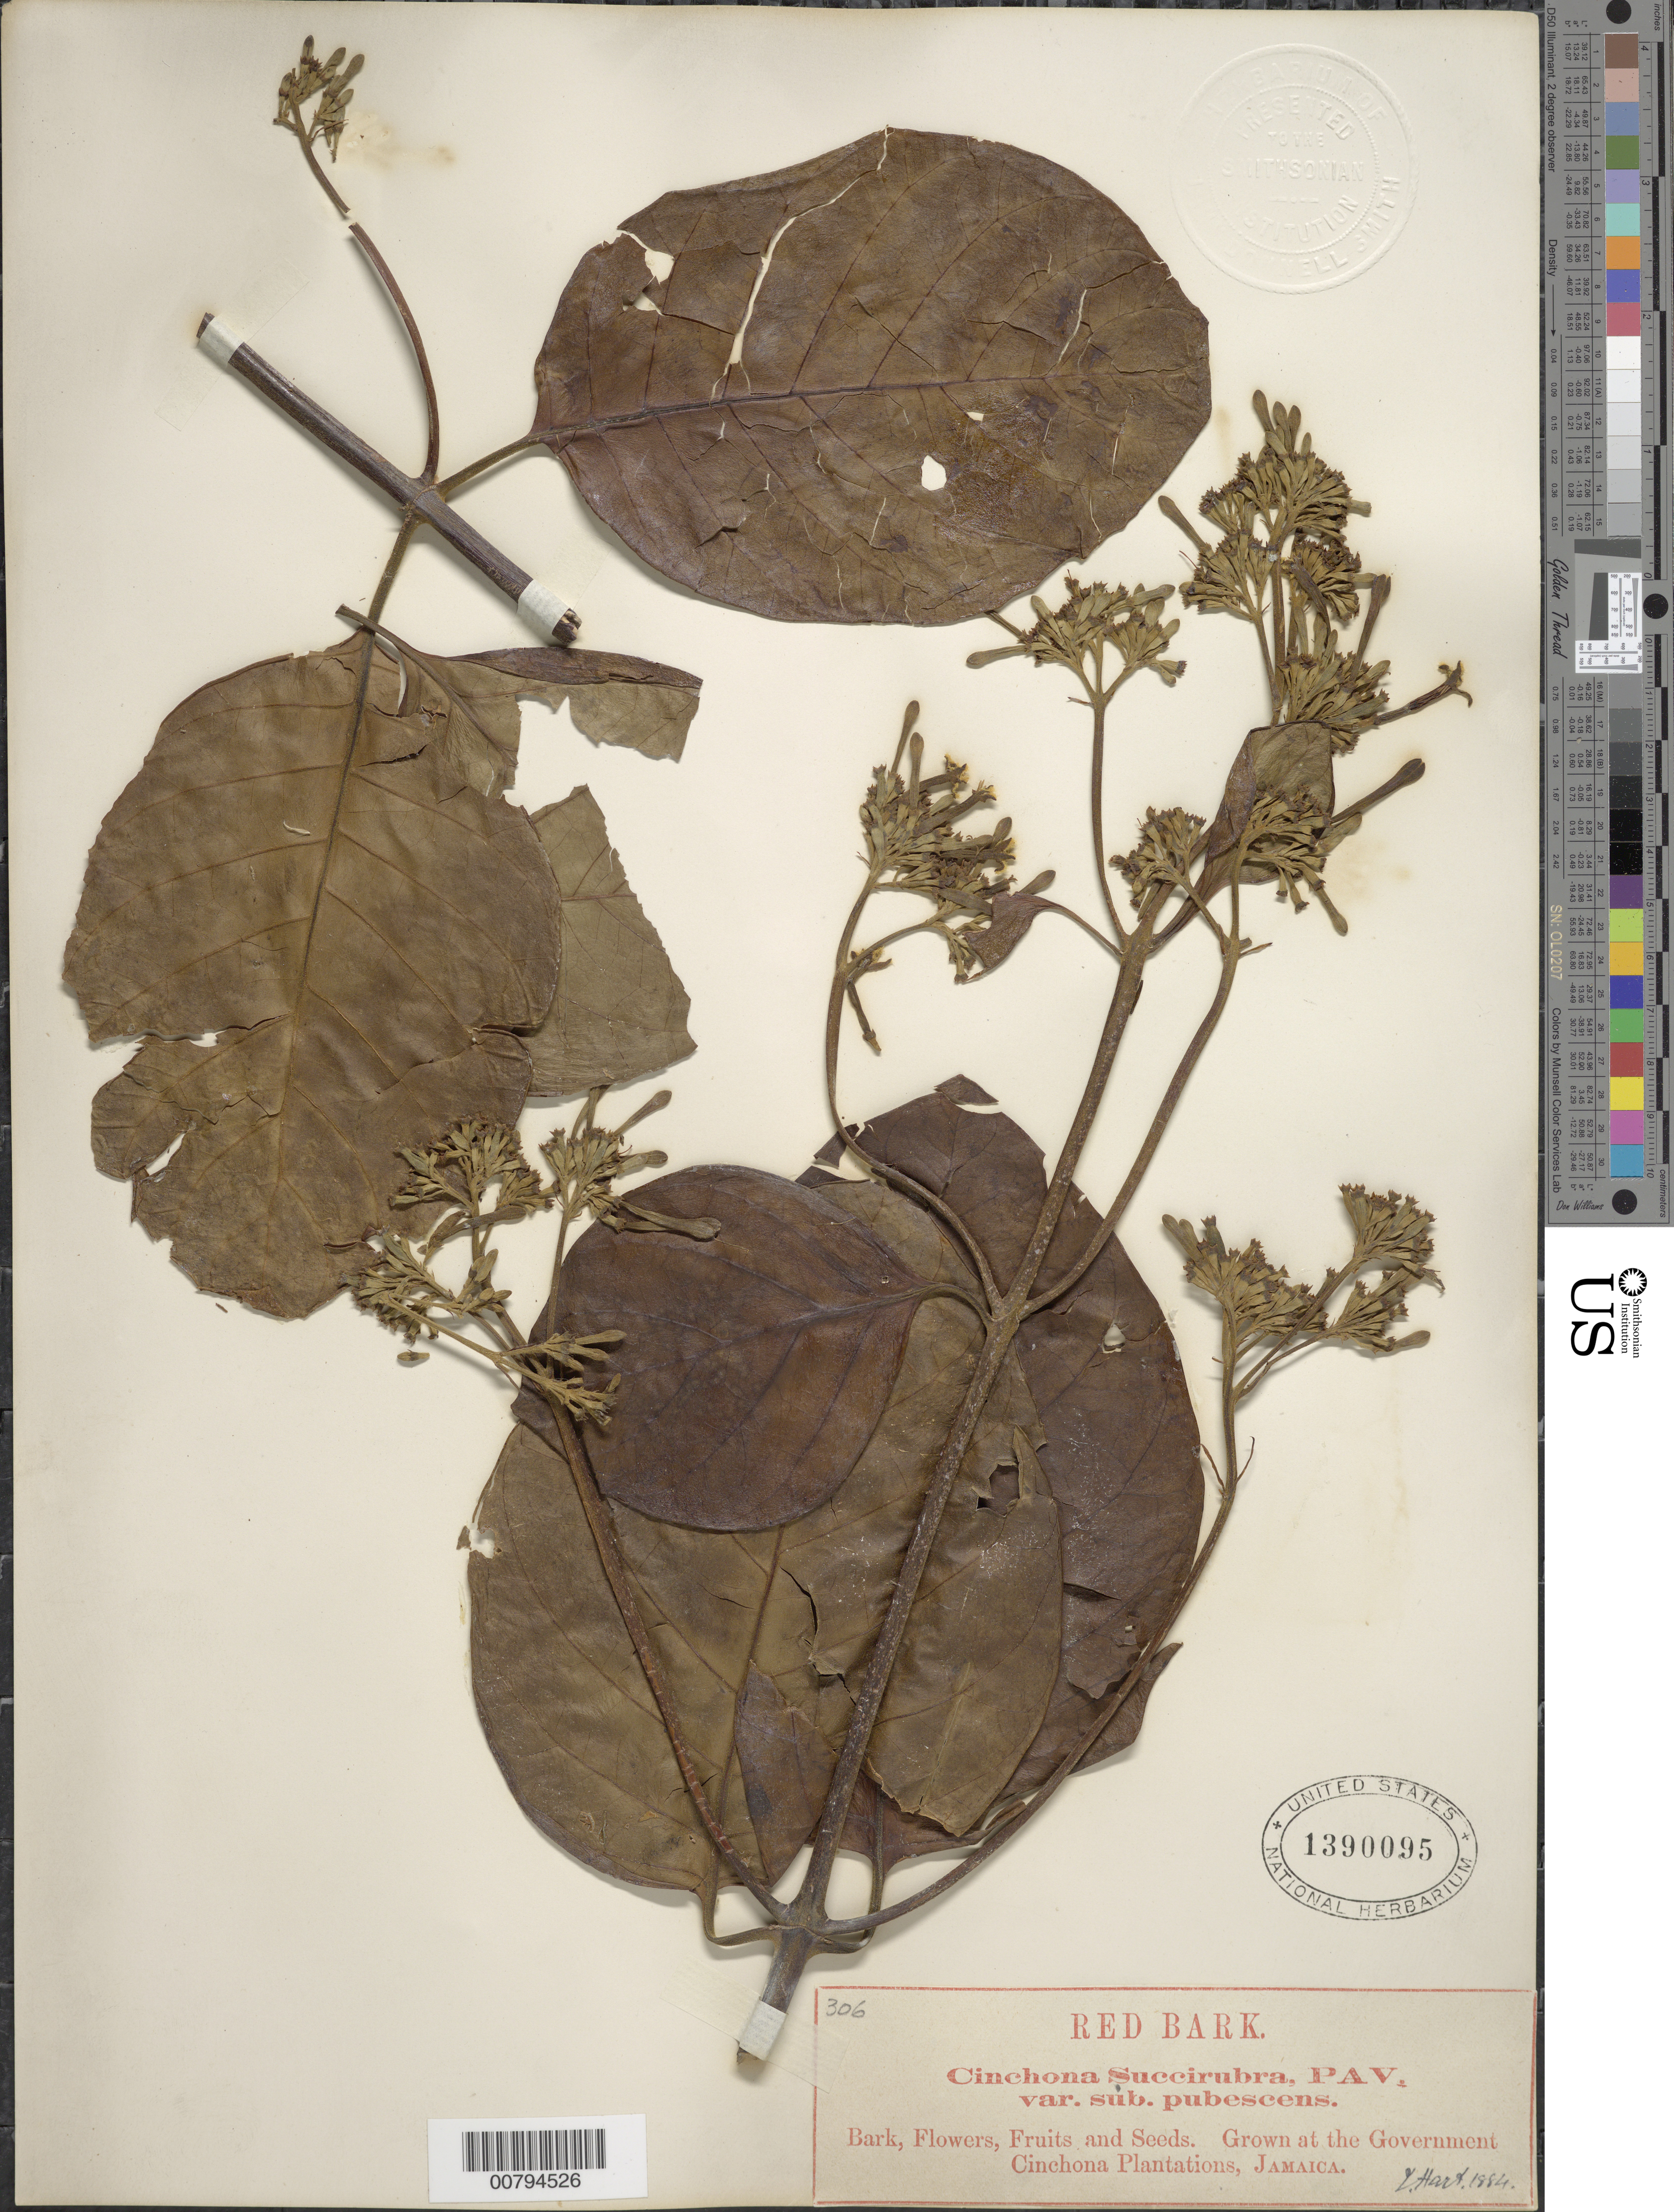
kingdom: Plantae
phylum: Tracheophyta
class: Magnoliopsida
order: Gentianales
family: Rubiaceae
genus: Cinchona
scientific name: Cinchona pubescens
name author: Vahl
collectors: J. Hart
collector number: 306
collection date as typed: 1884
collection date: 1884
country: Jamaica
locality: Grown at the Government Cinchona Plantations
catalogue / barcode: US 1390095